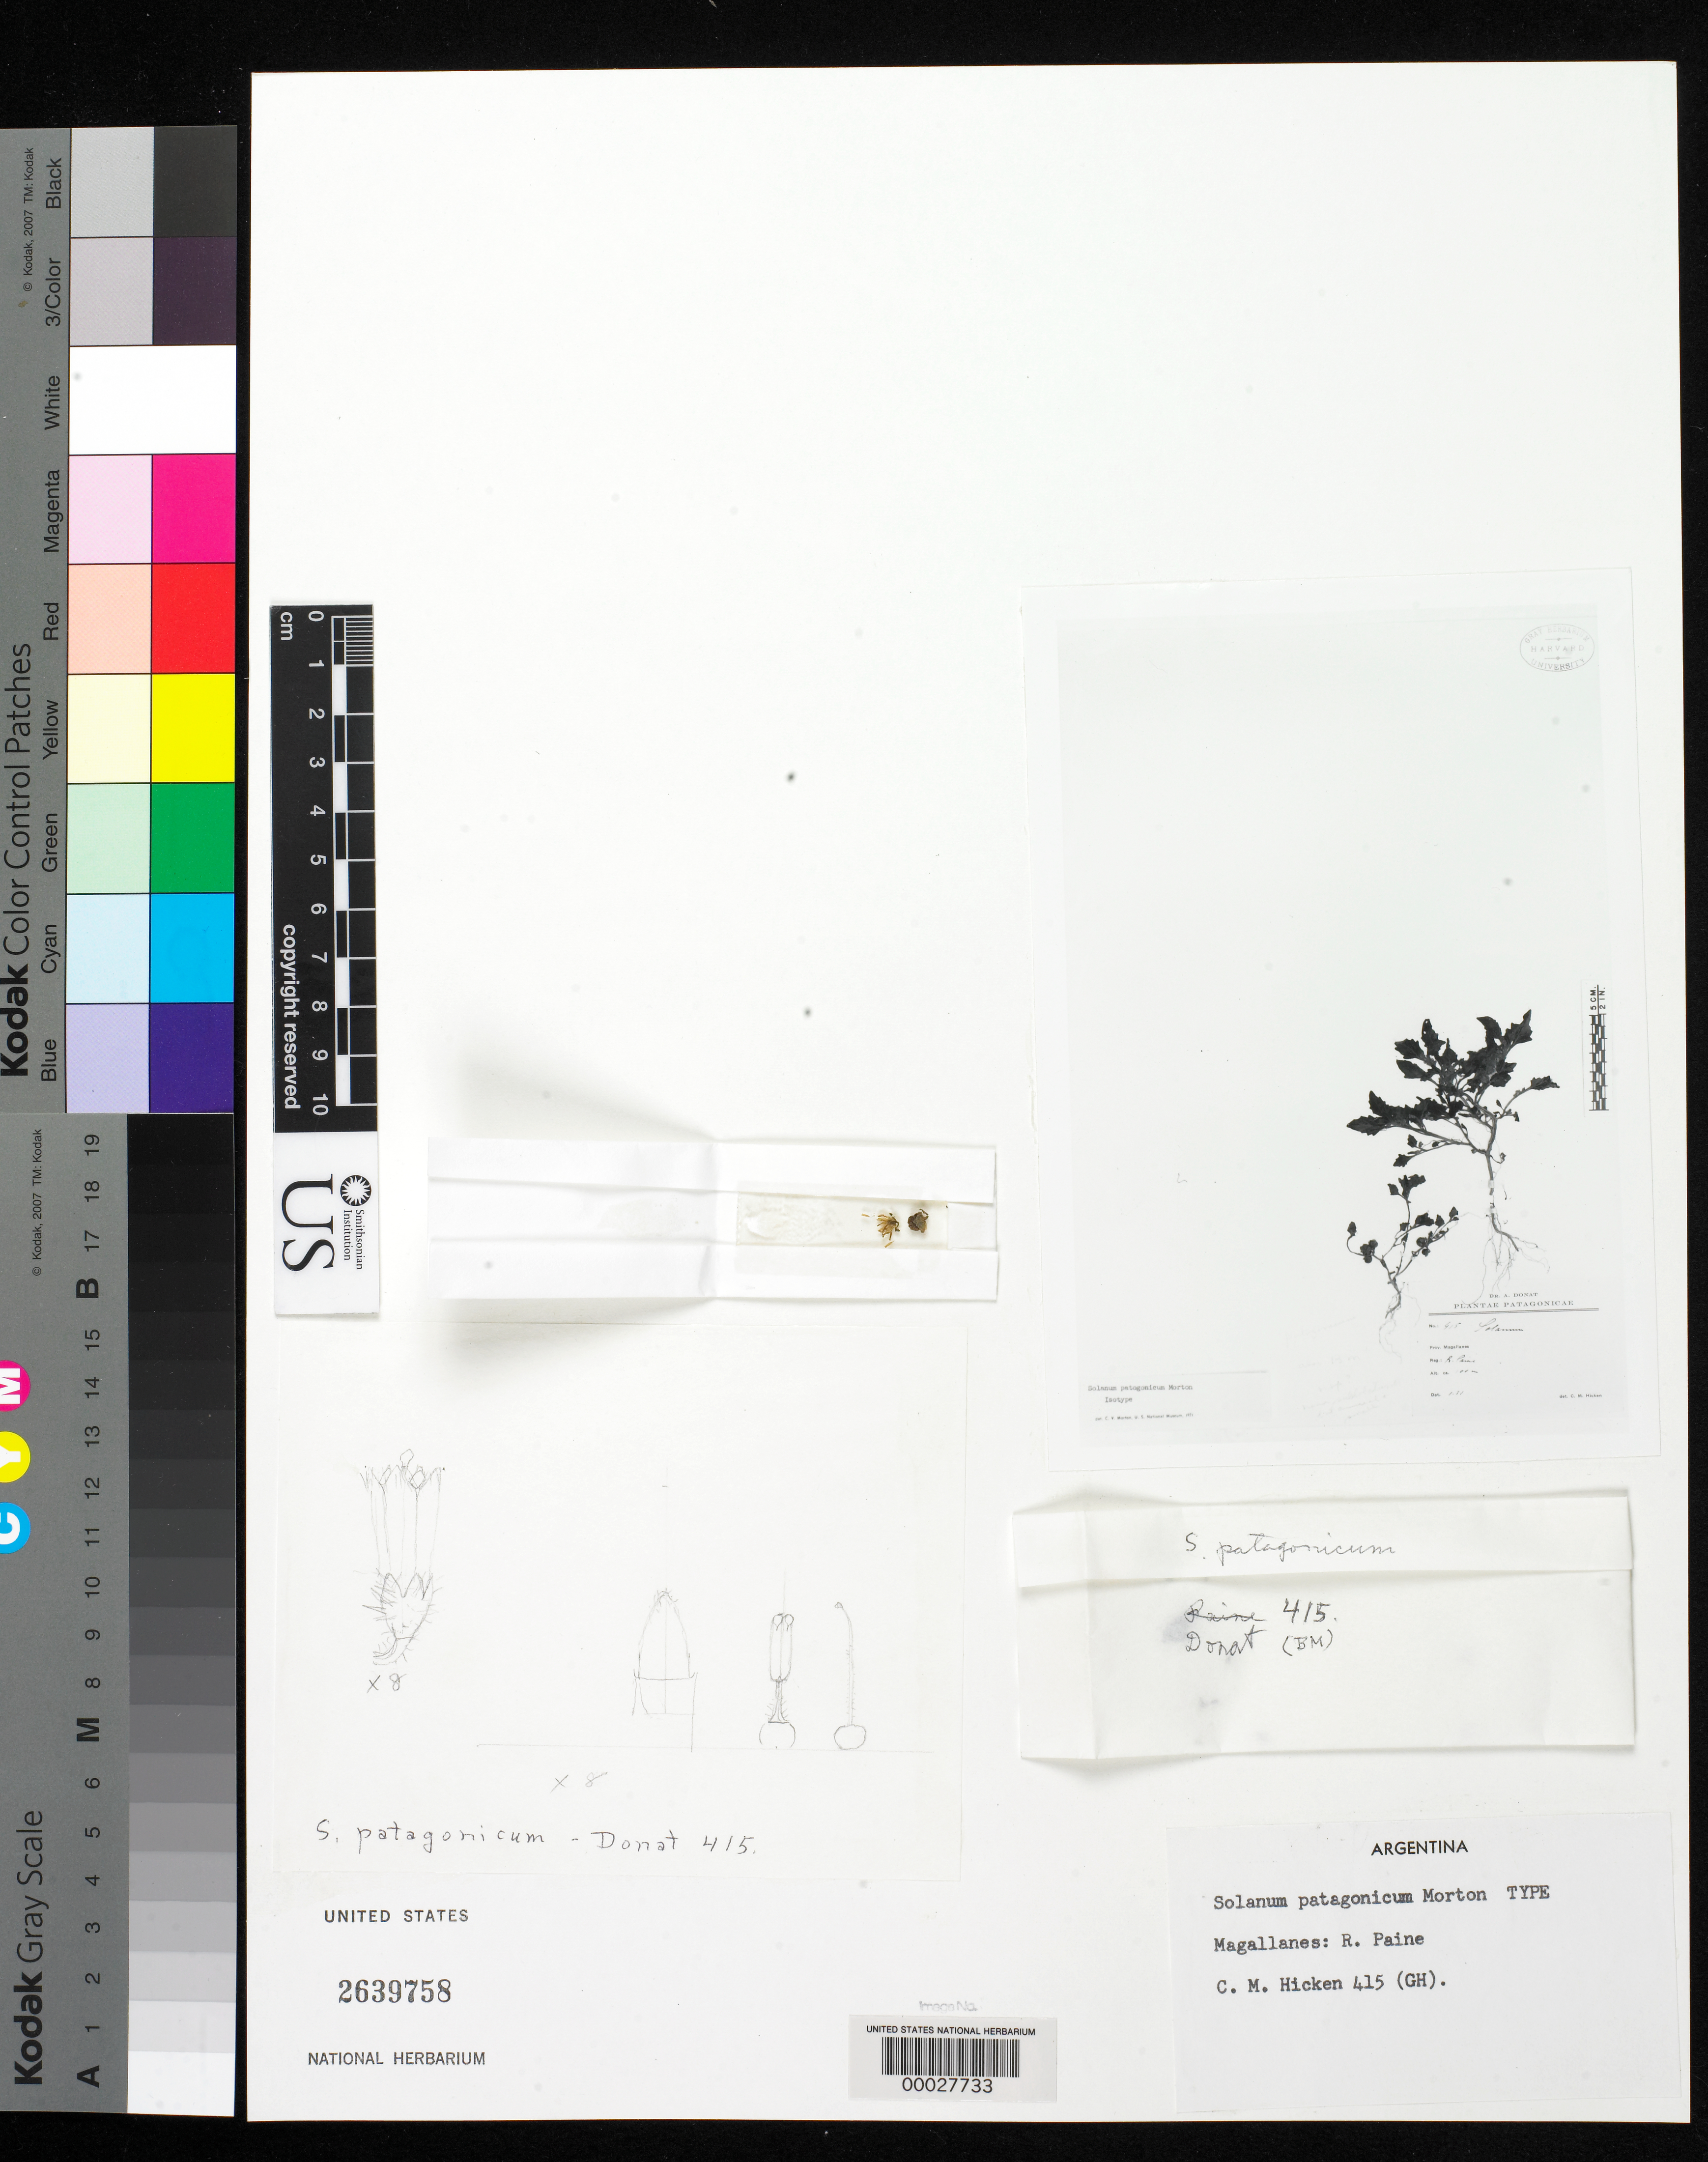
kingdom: Plantae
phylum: Tracheophyta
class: Magnoliopsida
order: Solanales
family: Solanaceae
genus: Solanum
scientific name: Solanum patagonicum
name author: C.V. Morton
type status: Type Fragment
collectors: A. Donat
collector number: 415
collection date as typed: Jan 1931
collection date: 1931-01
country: Chile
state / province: Magallanes y de la Antártica Chilena (XII)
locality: R. Paine.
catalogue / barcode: US 2639758